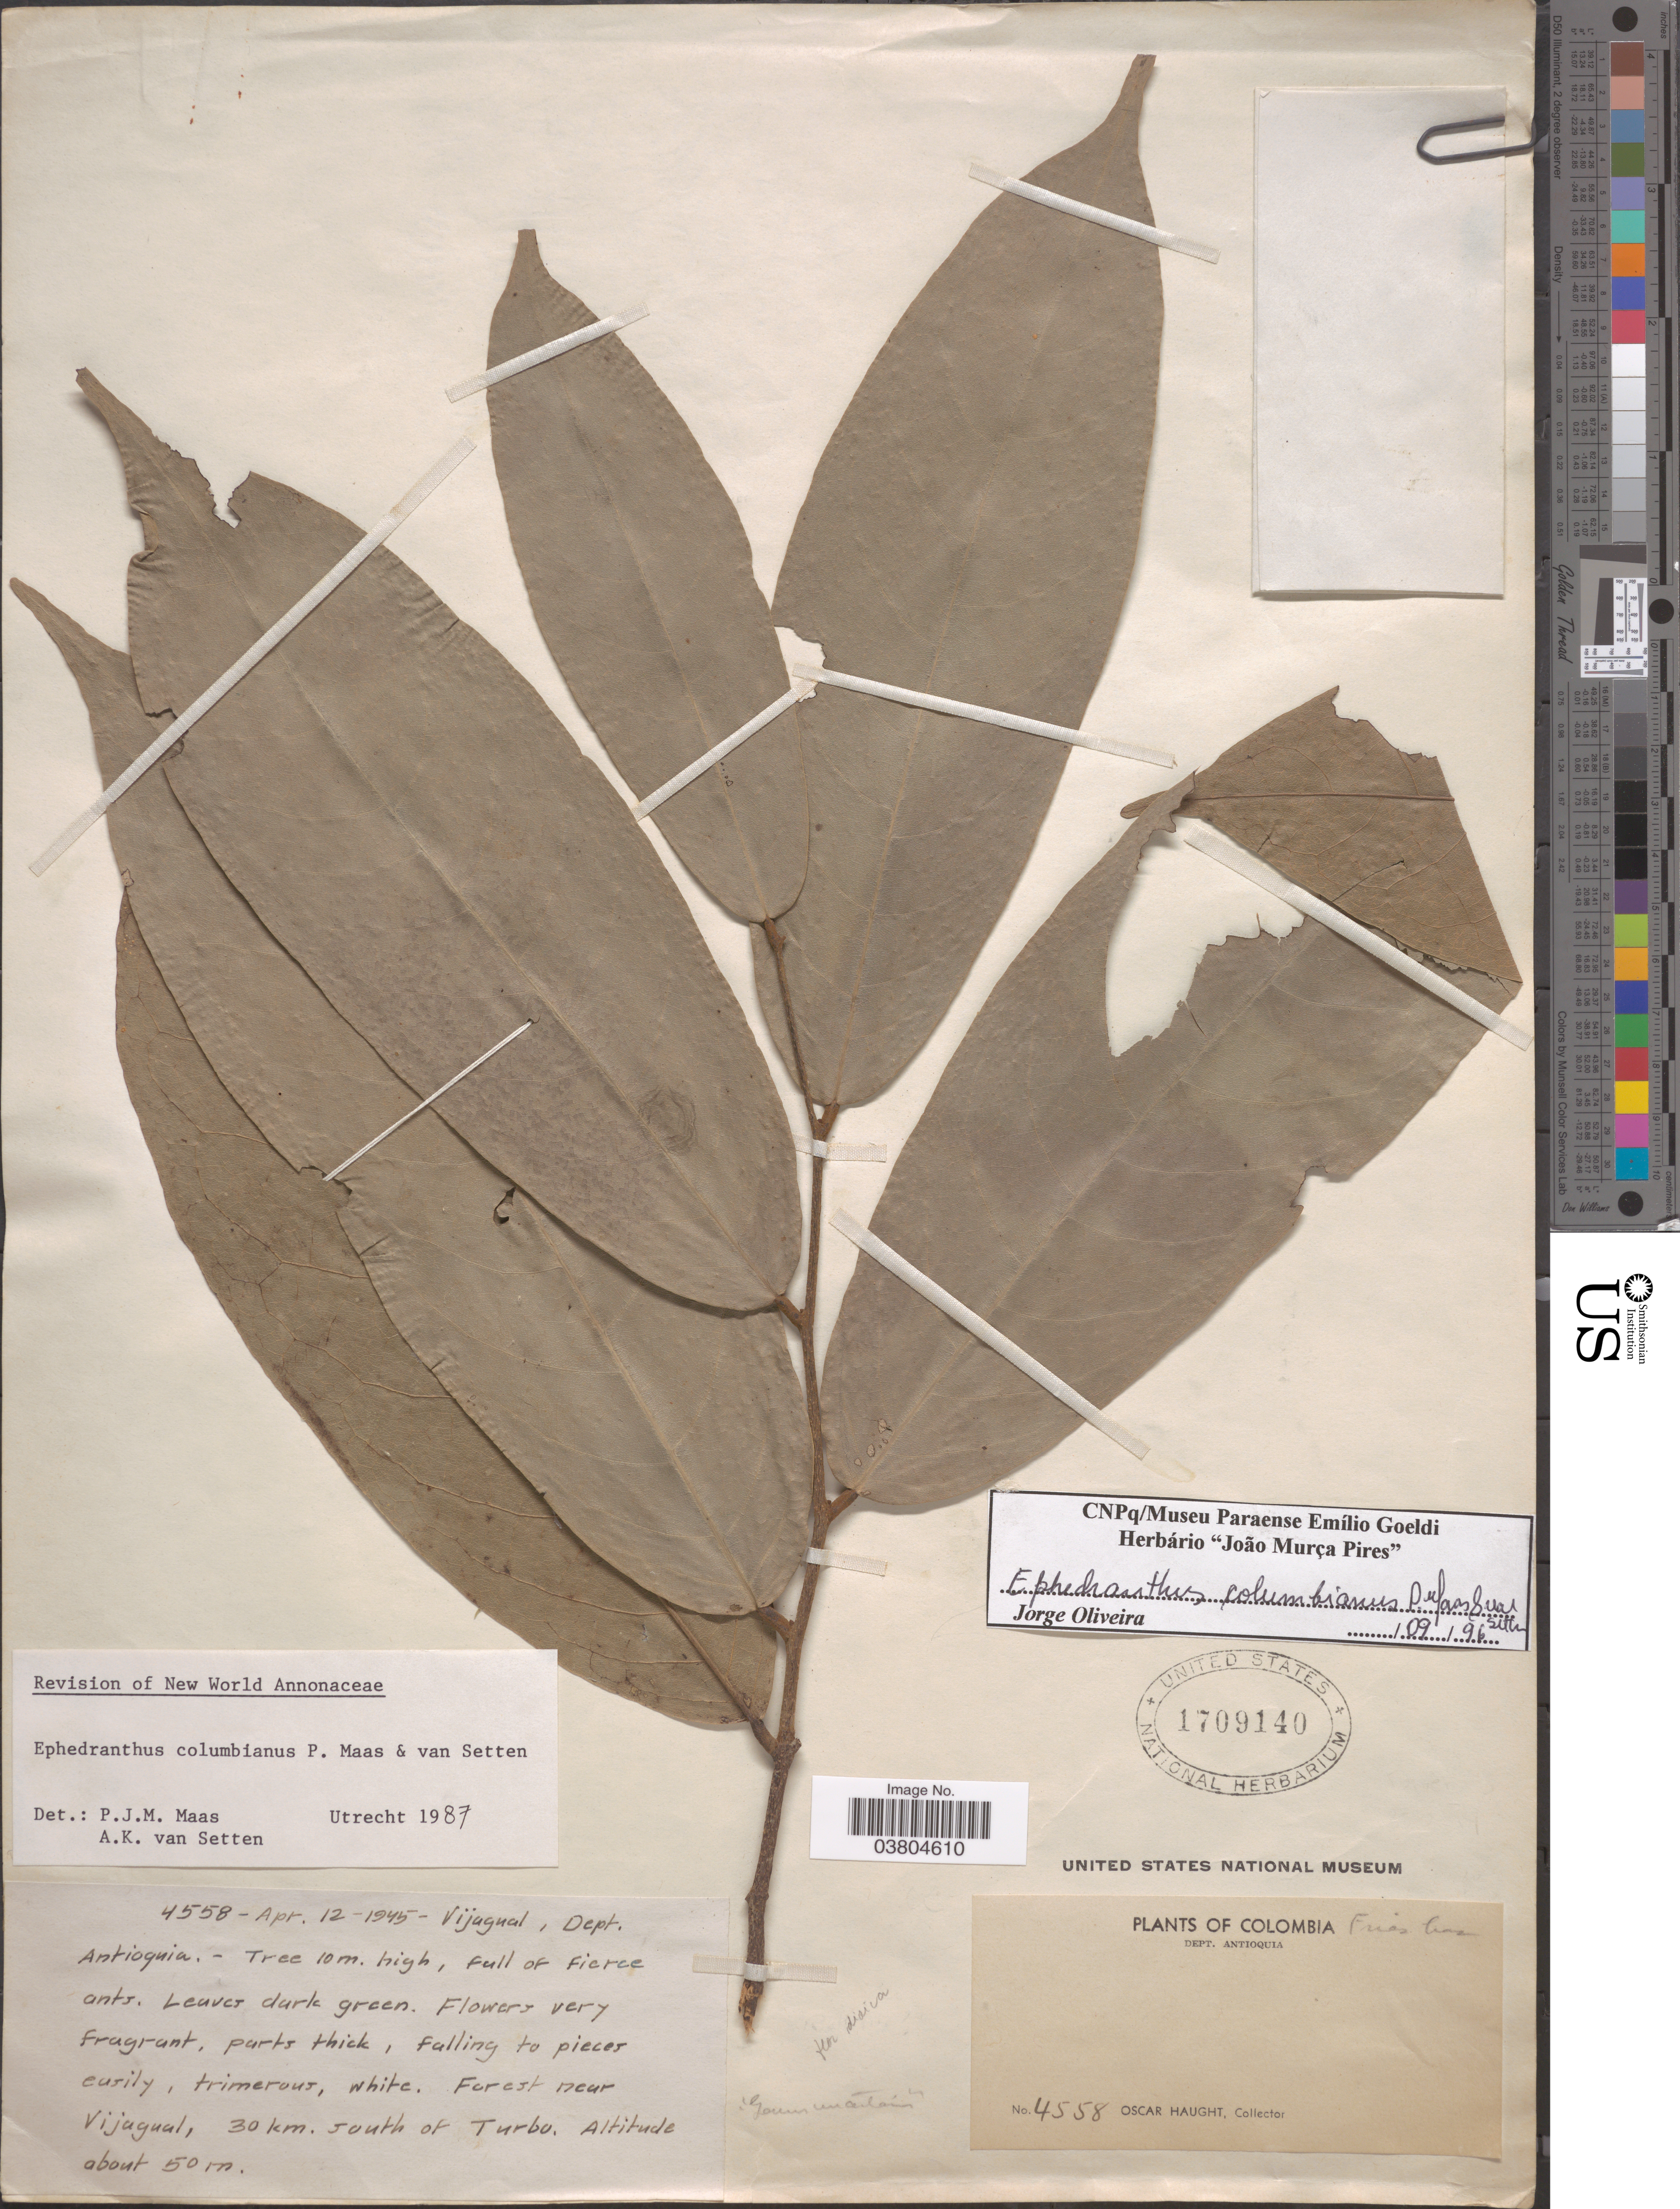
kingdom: Plantae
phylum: Tracheophyta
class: Magnoliopsida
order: Magnoliales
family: Annonaceae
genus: Ephedranthus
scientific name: Ephedranthus columbianus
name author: Maas & Setten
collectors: O. L. Haught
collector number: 4558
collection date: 1945-04-12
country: Colombia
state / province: Antioquia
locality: Dept. Antioquia. Vijagual. Forest near Vijagual, 30 km. south of Turbo.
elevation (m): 50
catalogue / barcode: US 1709140